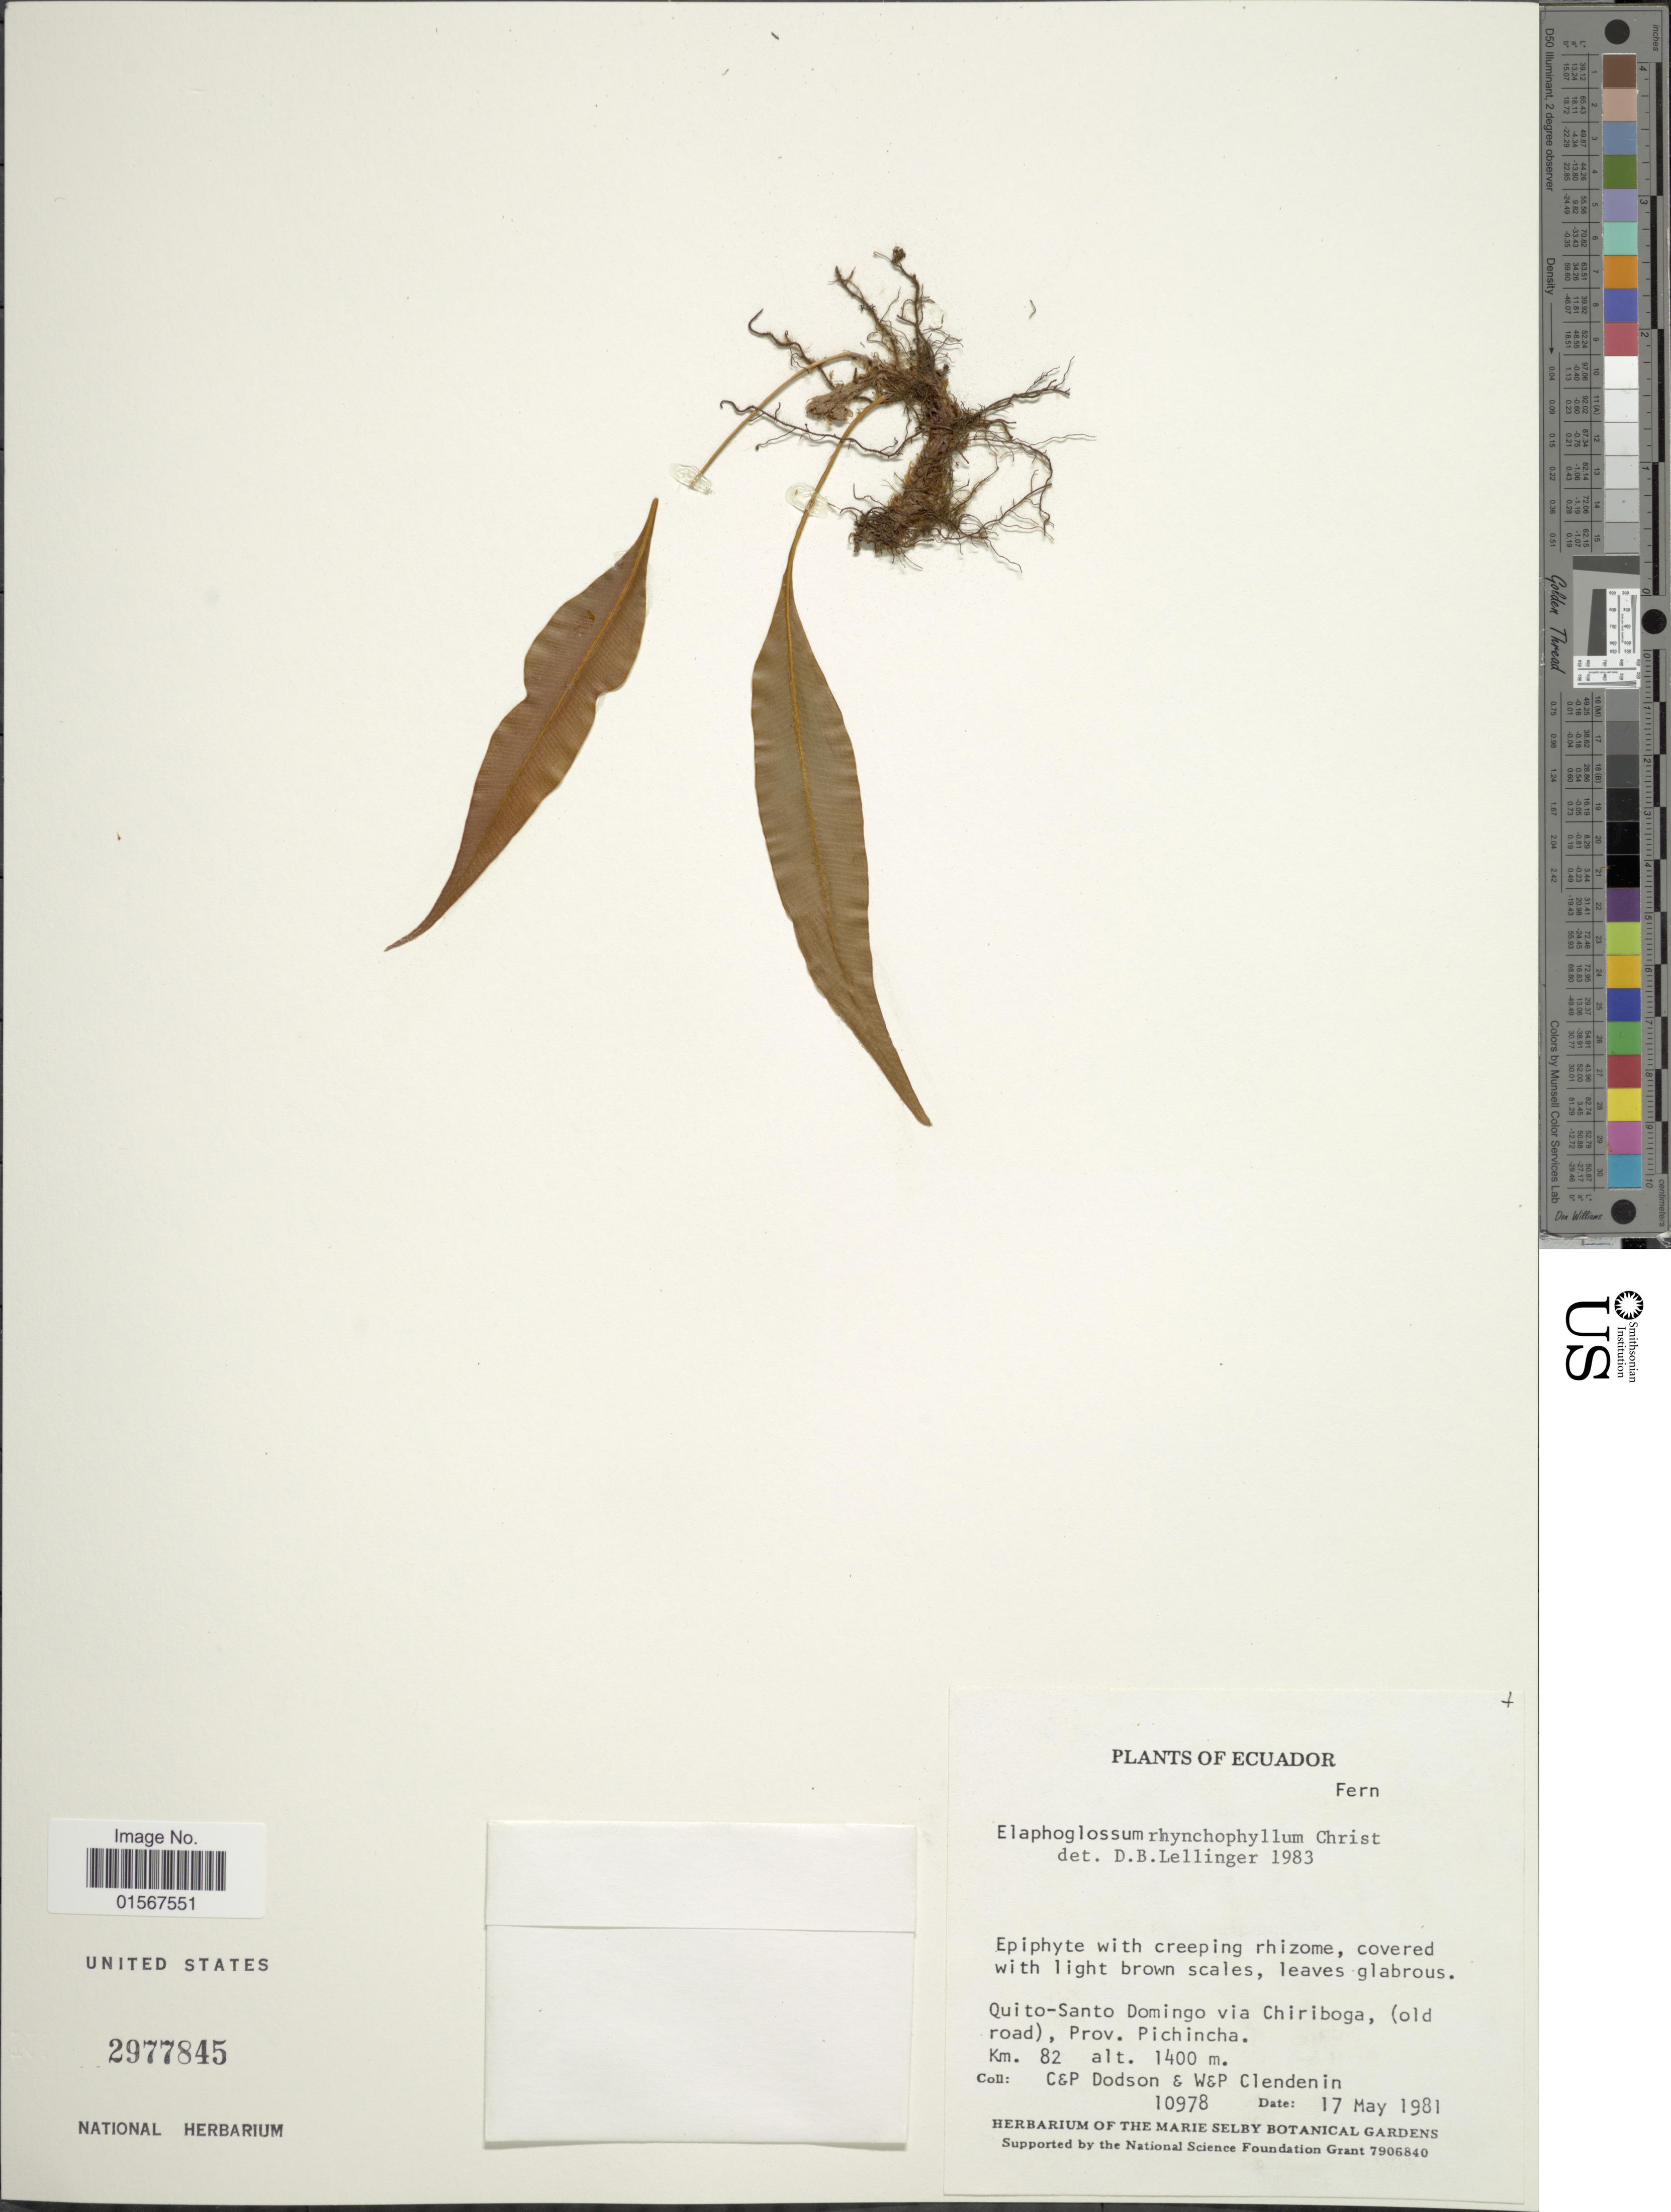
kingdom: Plantae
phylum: Tracheophyta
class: Polypodiopsida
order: Polypodiales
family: Dryopteridaceae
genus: Elaphoglossum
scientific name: Elaphoglossum rhyncophyllum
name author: Christ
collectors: C. Dodson, P. M. Dodson, W. Clendenin & P. Clendenin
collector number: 10978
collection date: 1981-05-17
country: Ecuador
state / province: Pichincha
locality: Quito-Santo Domingo via Chiriboga, (old road), Prov. Pichincha, Km. 82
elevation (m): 1400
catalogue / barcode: US 2977845